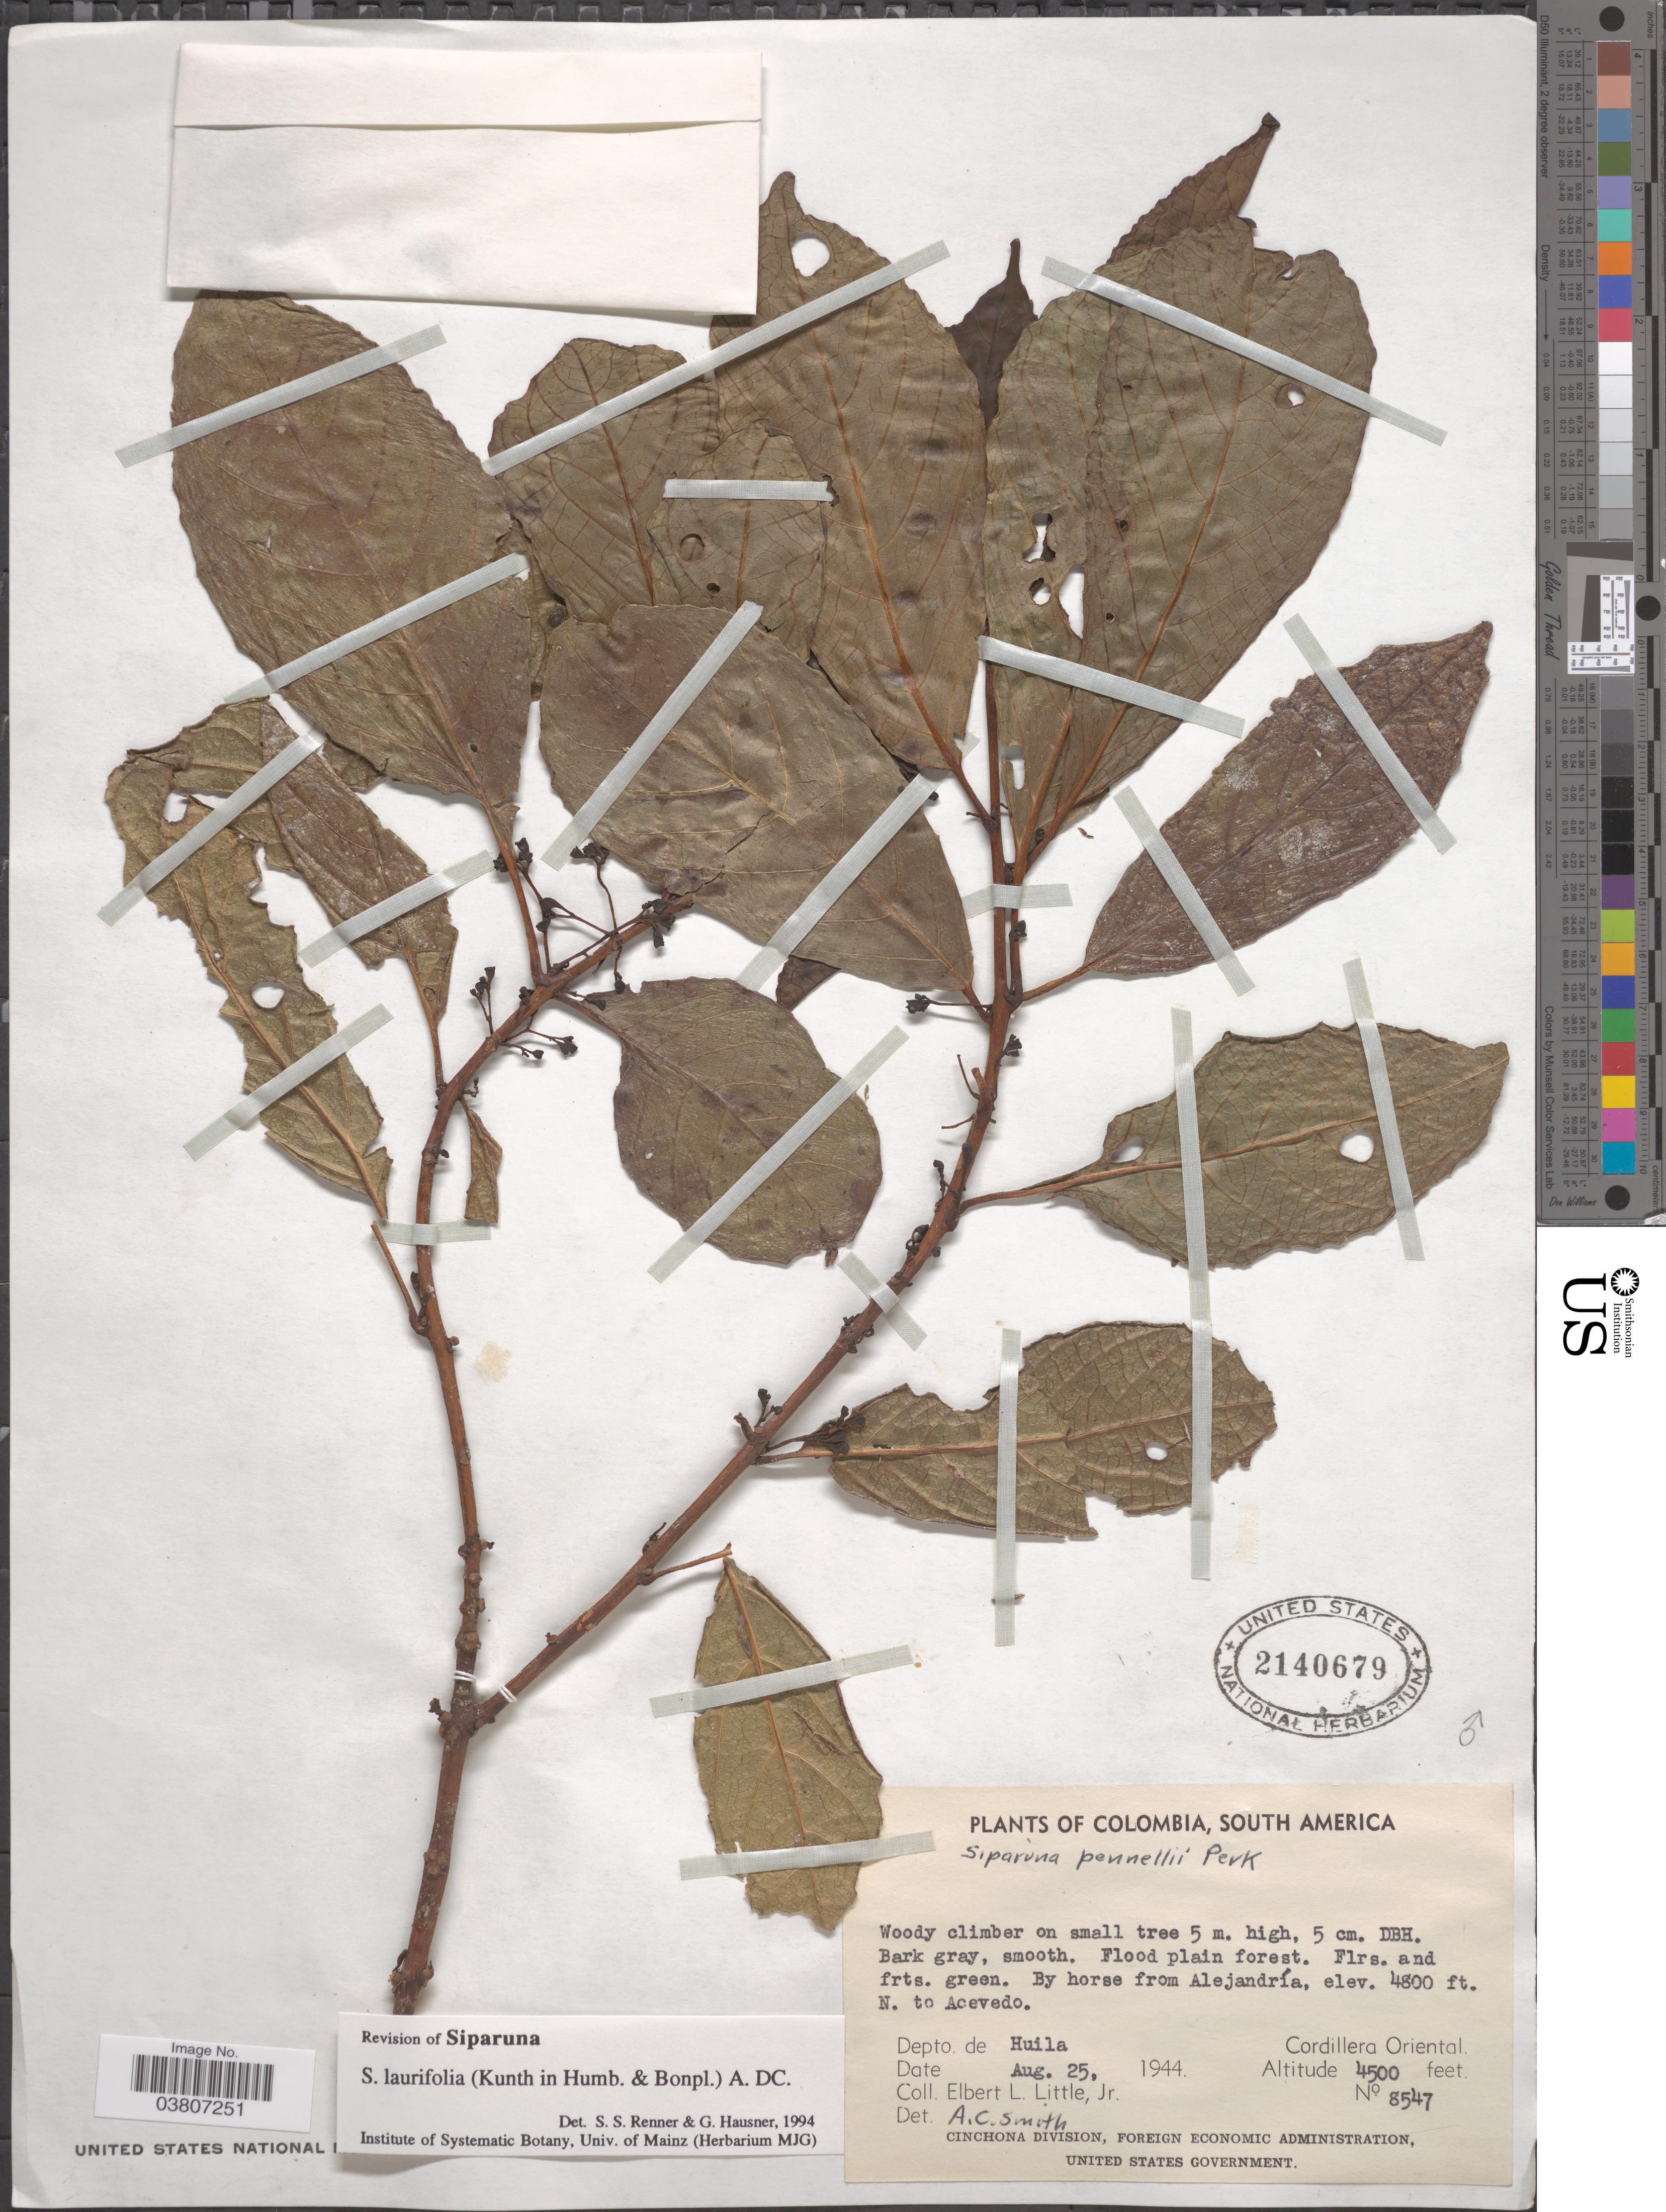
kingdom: Plantae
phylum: Tracheophyta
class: Magnoliopsida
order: Laurales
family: Siparunaceae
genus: Siparuna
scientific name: Siparuna laurifolia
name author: (Kunth) A. DC.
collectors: E. L. Little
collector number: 8547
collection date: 1944-08-25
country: Colombia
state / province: Huila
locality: By horse from Alejandría, N. to Acevedo. Depto. de Huila. Cordillera Oriental.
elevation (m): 1463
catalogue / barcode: US 2140679